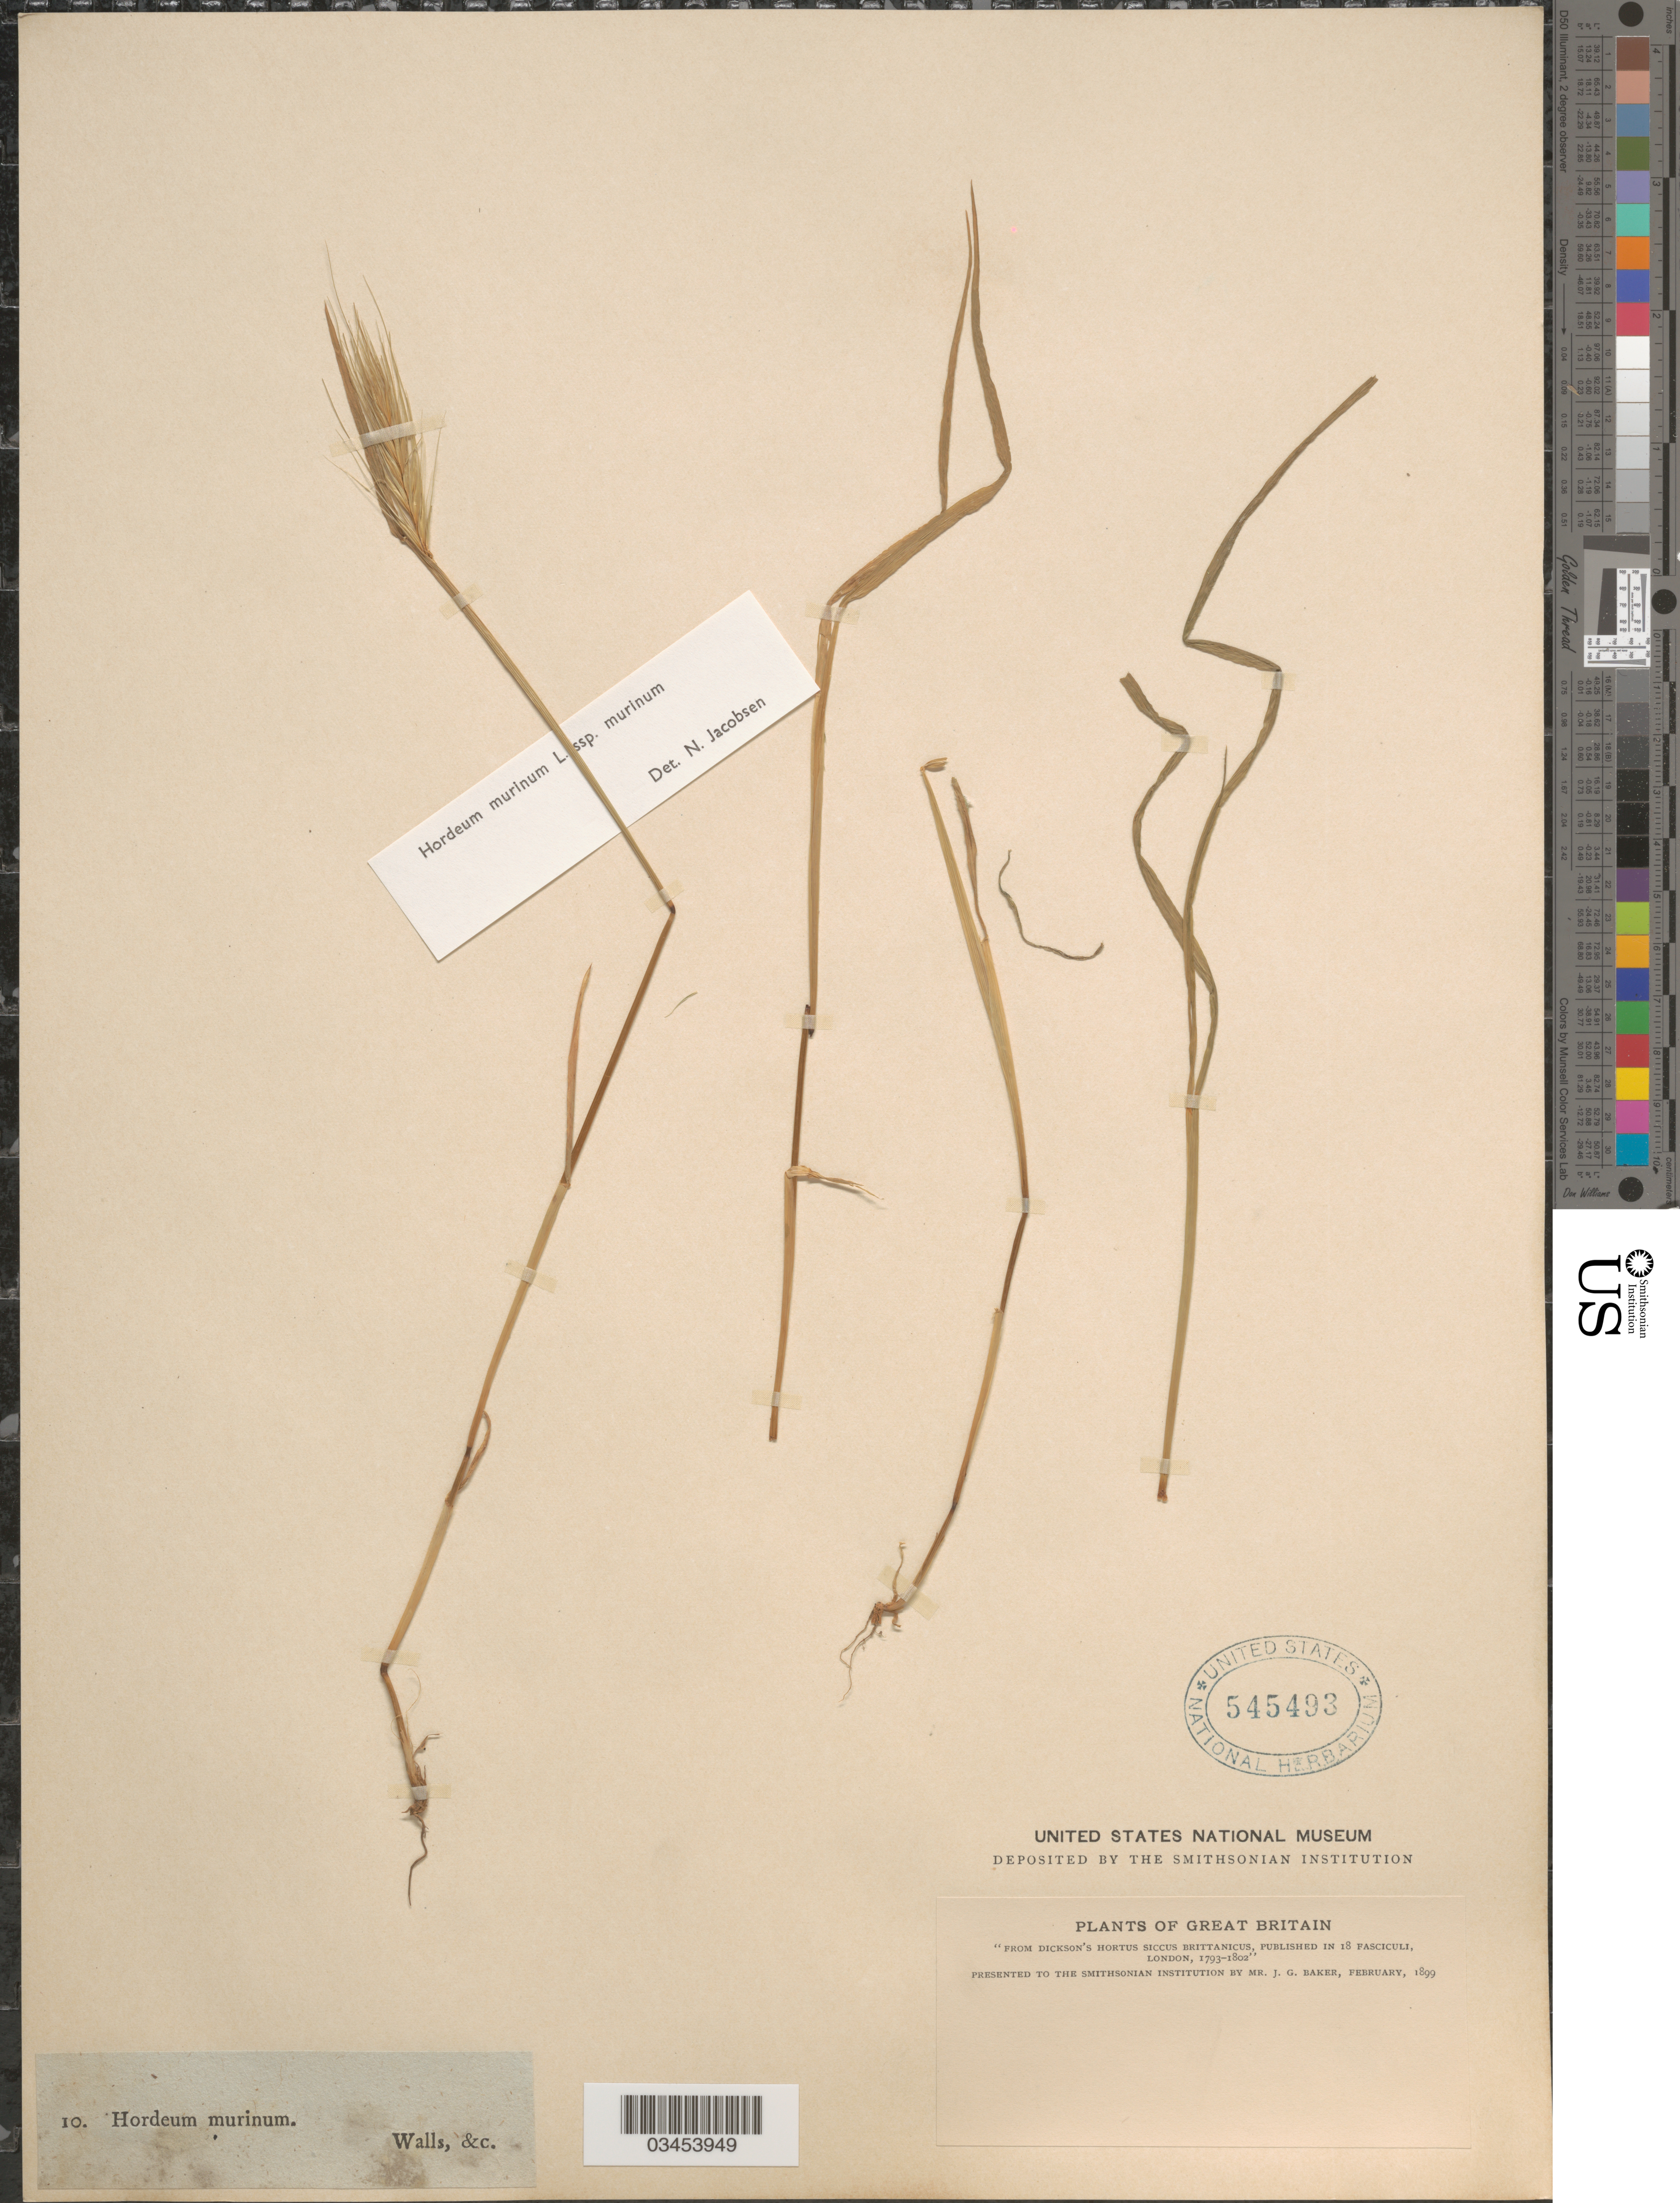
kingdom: Plantae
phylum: Tracheophyta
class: Liliopsida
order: Poales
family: Poaceae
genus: Hordeum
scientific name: Hordeum murinum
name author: L.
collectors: -. Walls & C.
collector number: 10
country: United Kingdom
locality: Great Britain.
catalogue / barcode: US 545493